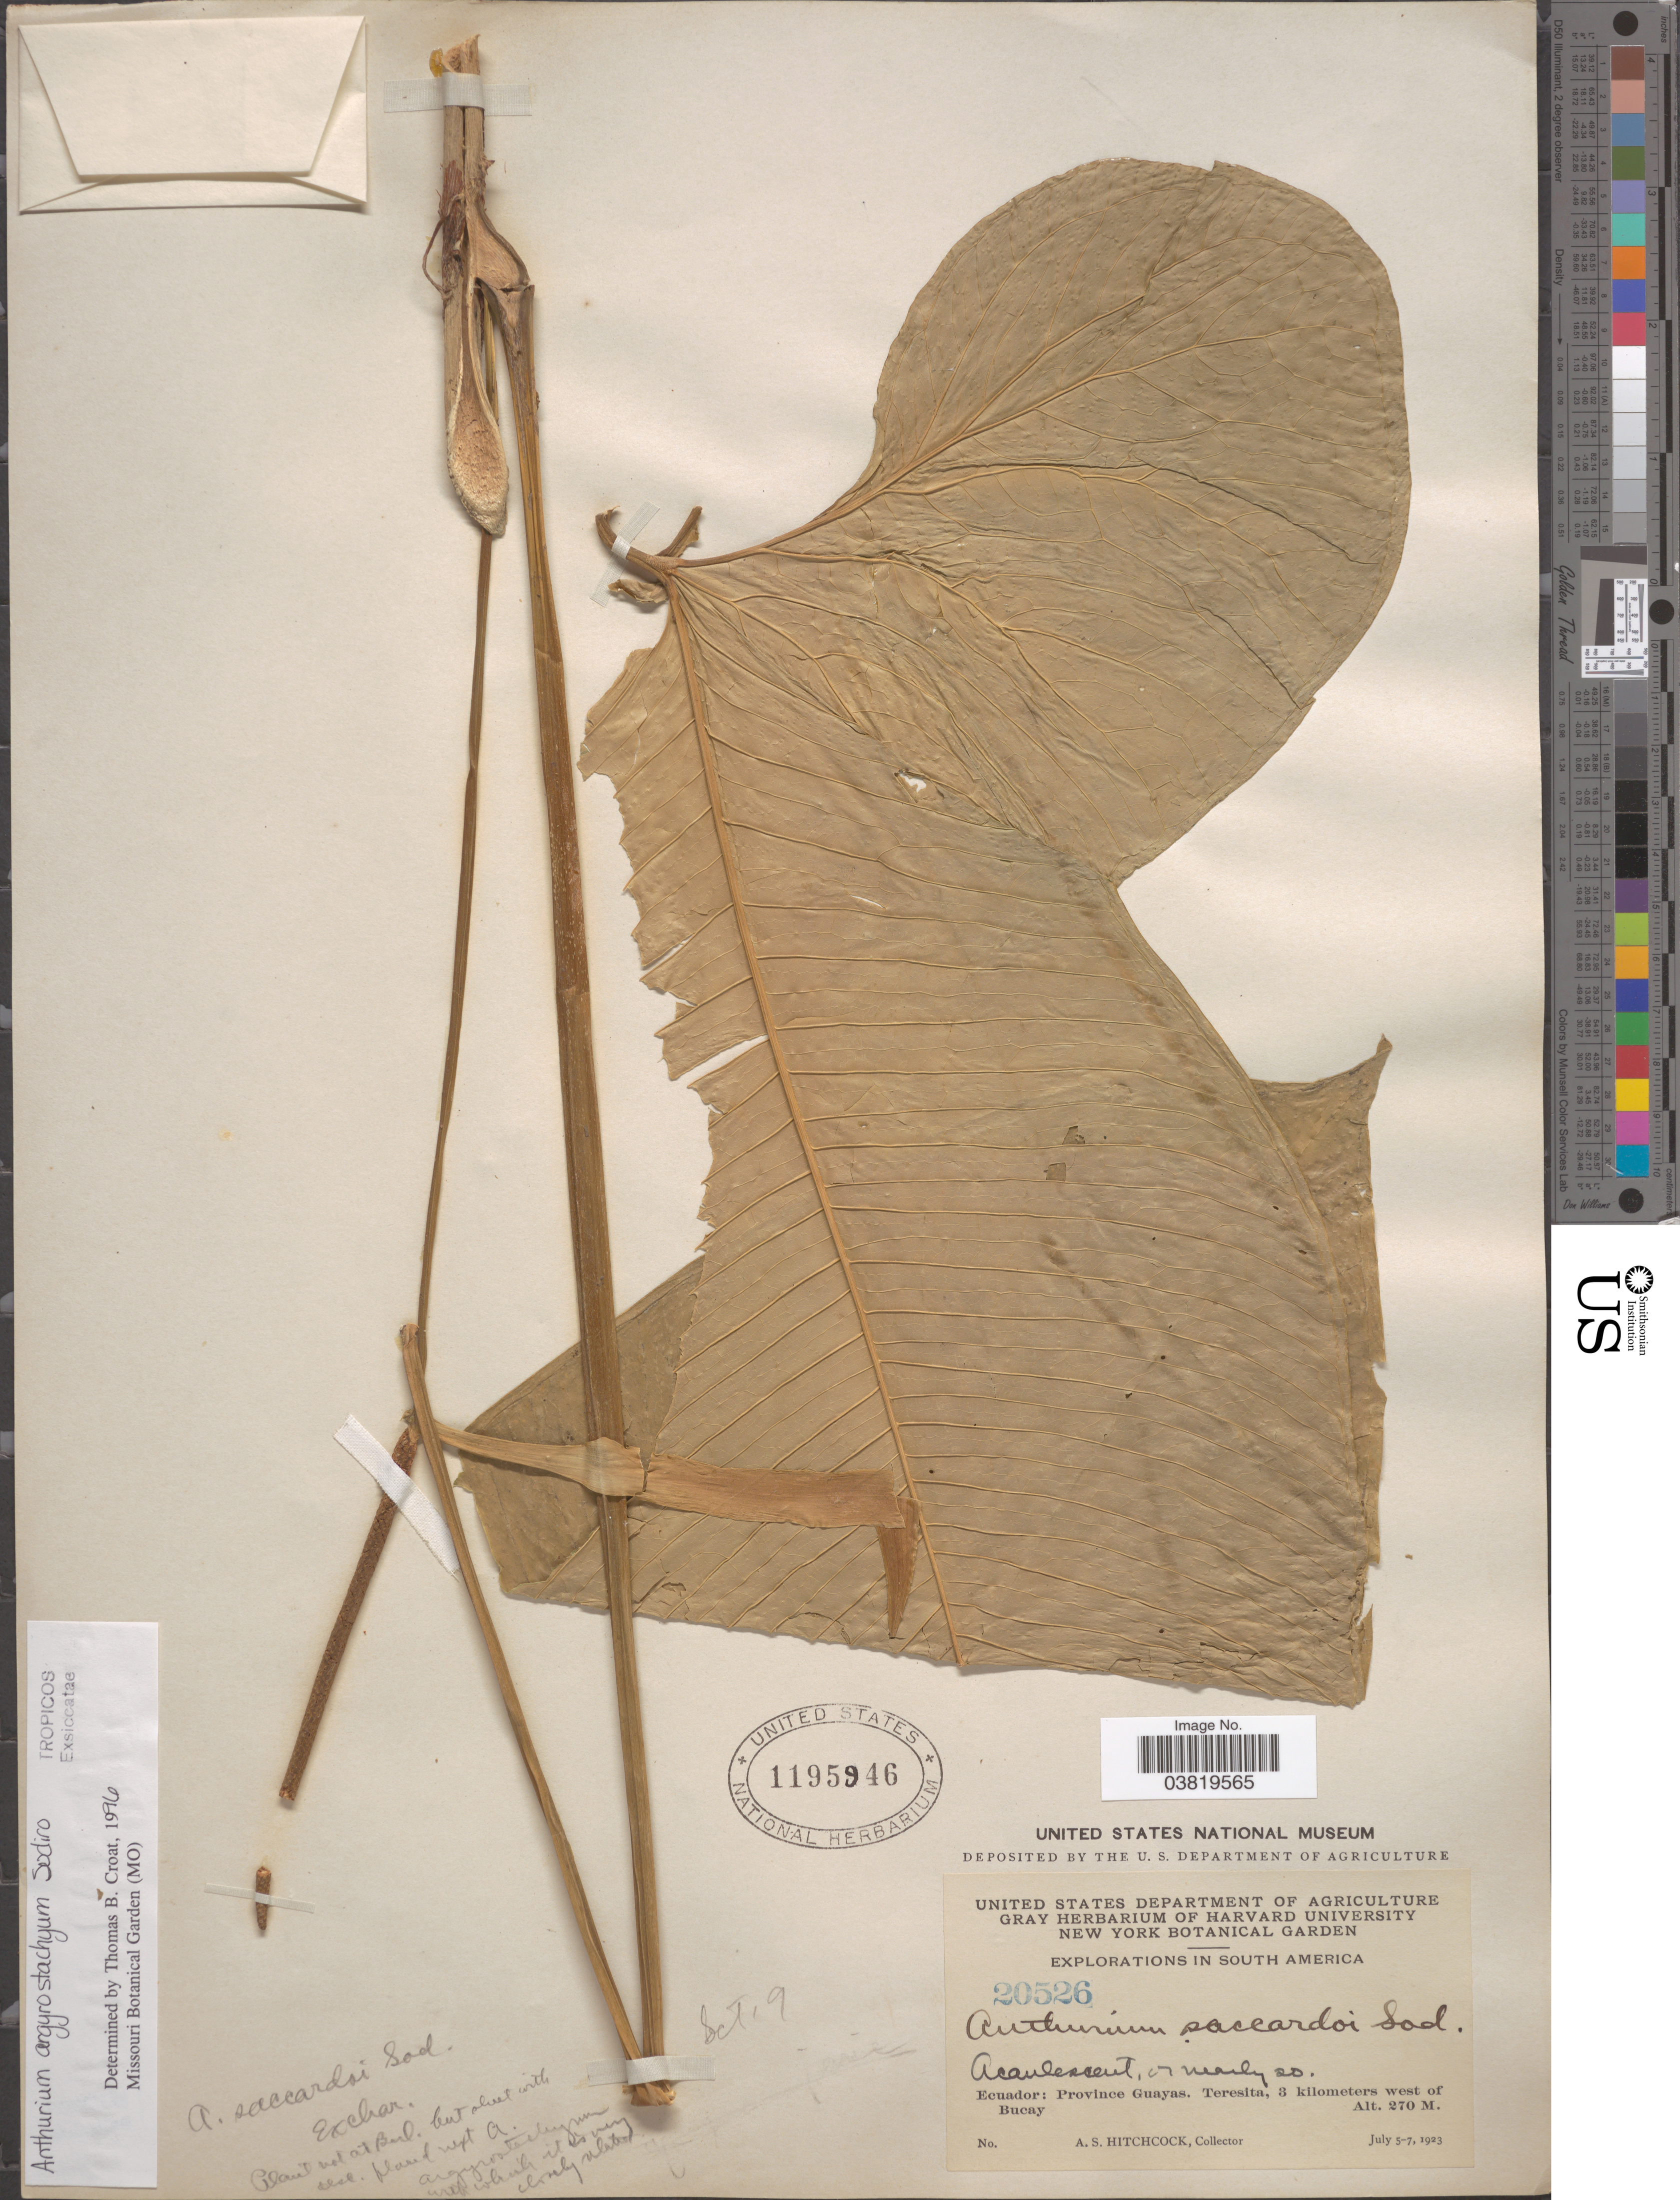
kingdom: Plantae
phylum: Tracheophyta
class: Liliopsida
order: Alismatales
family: Araceae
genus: Anthurium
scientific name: Anthurium argyrostachyum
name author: Sodiro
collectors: A. S. Hitchcock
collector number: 20526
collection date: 1923-07-05/1923-07-07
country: Ecuador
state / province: Guayas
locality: Teresita, 3 kilometers west of Bucay.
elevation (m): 270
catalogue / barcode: US 1195946